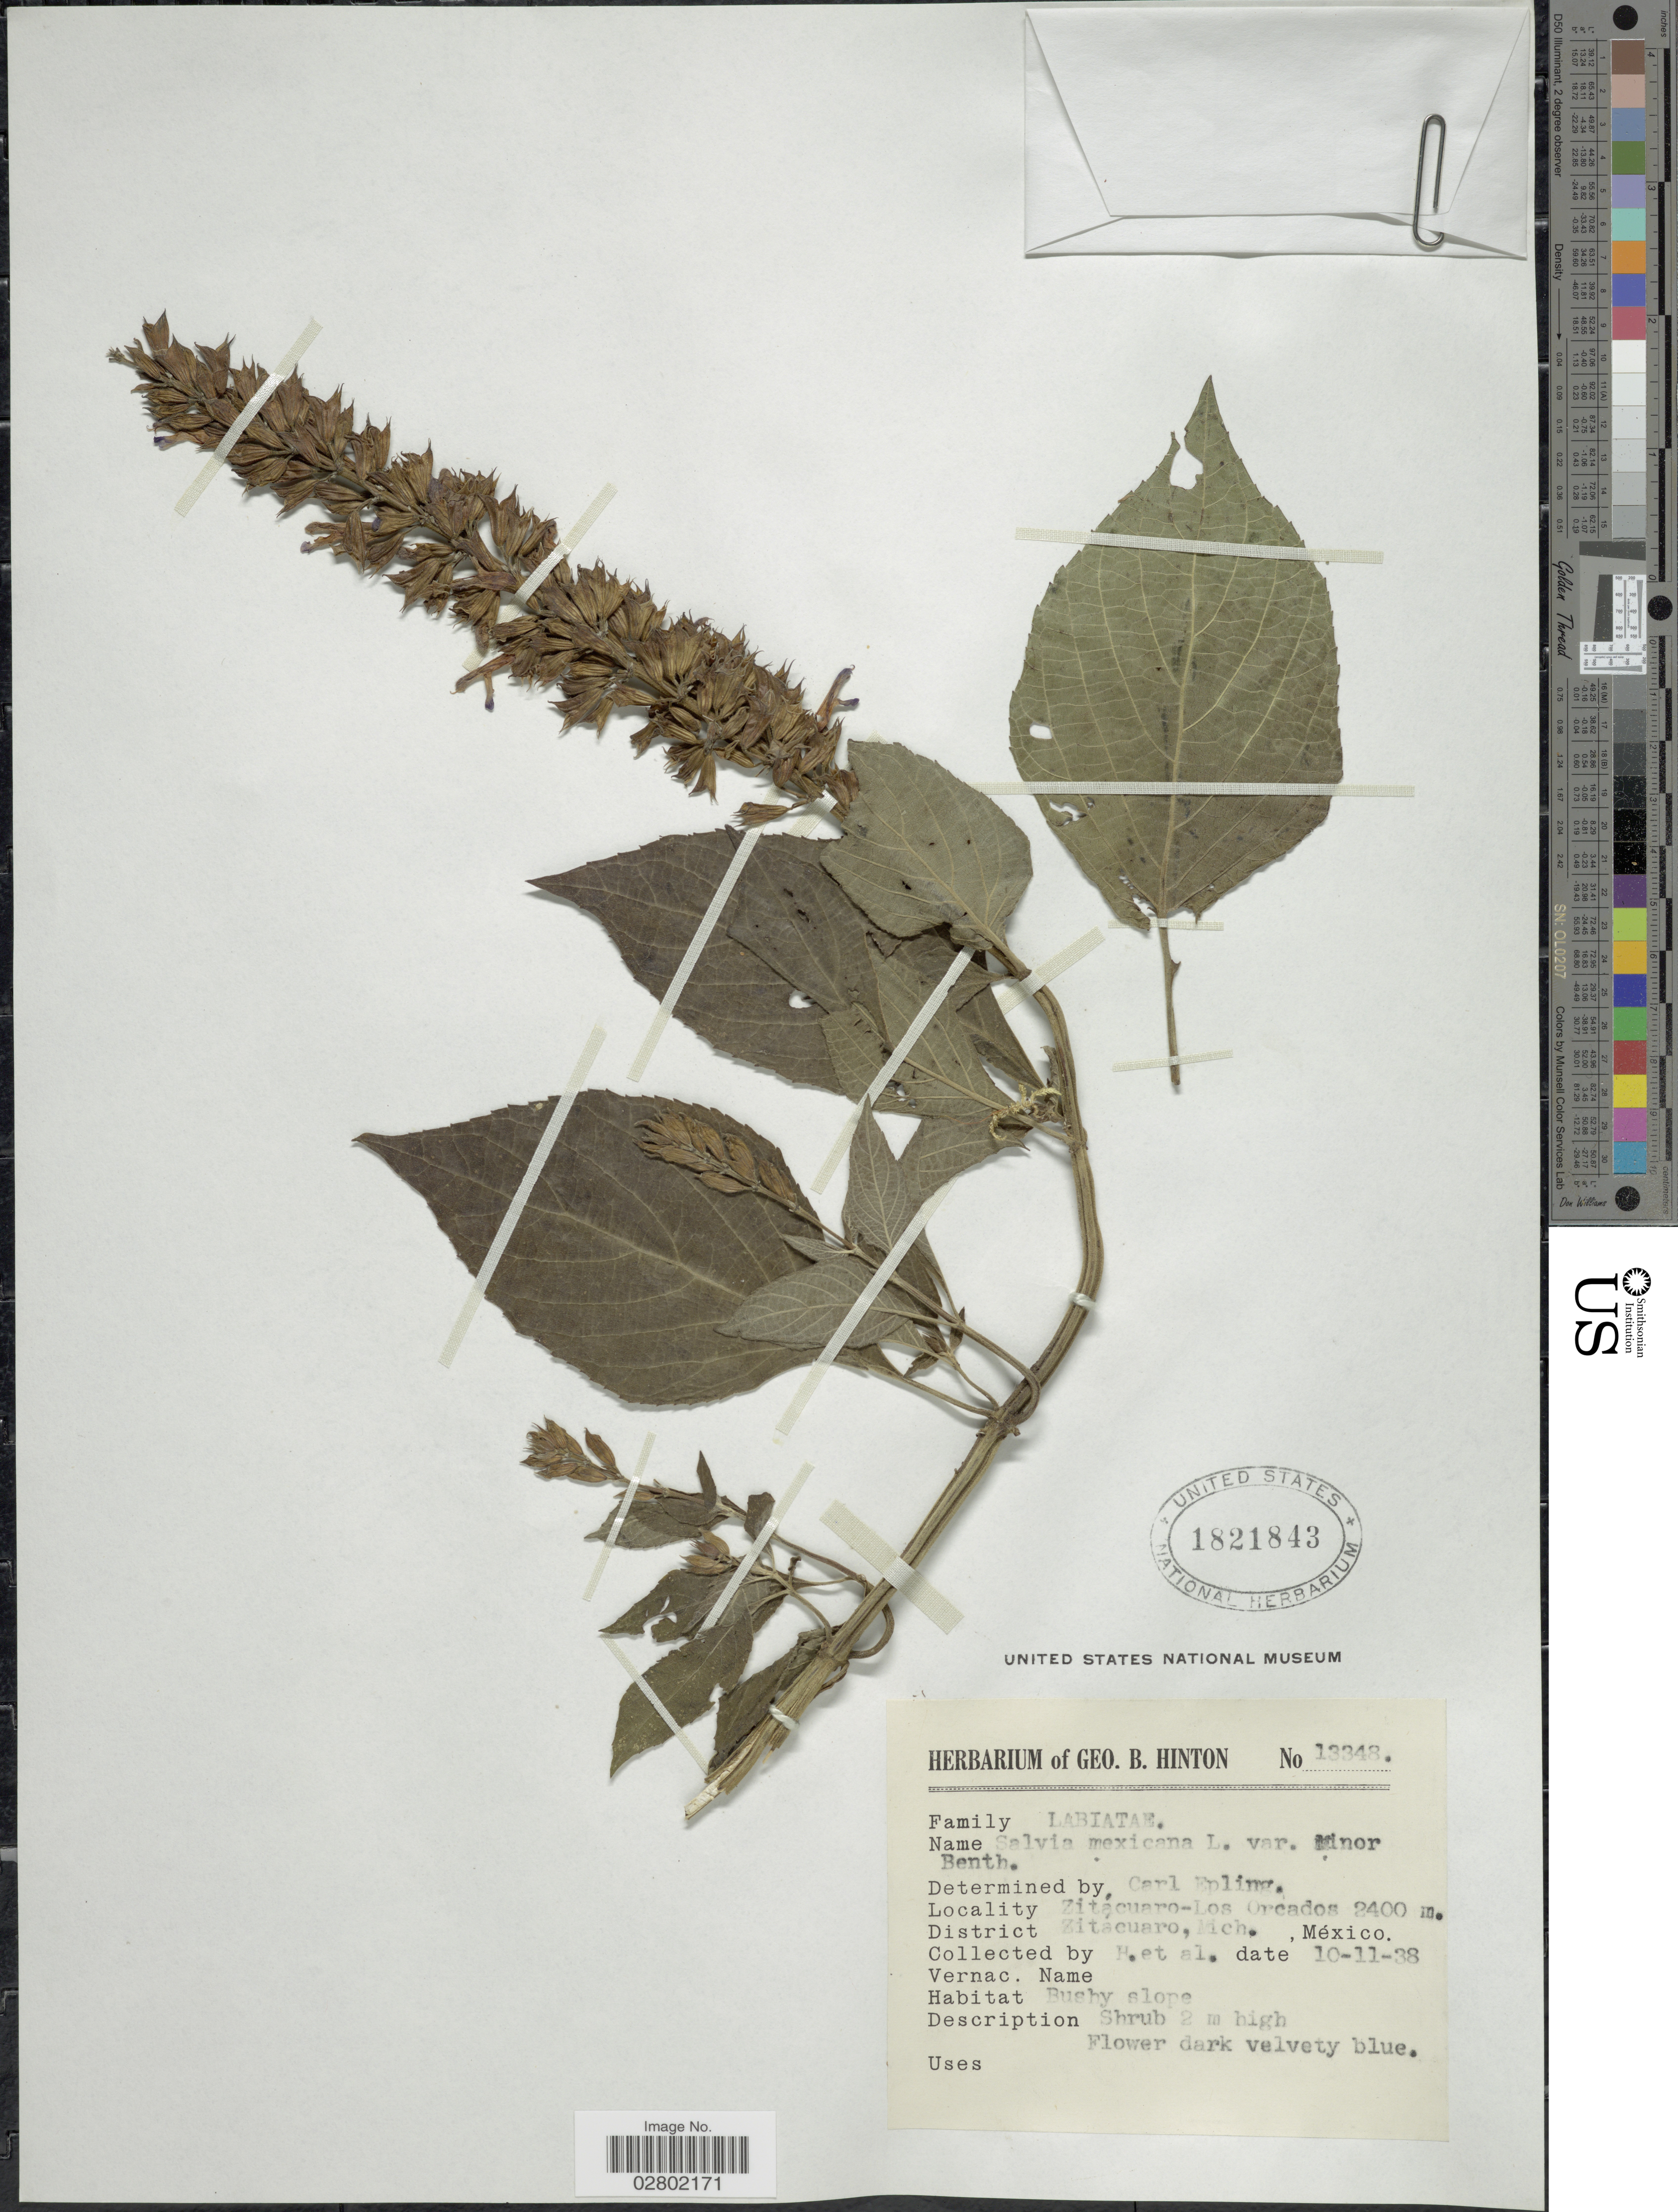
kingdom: Plantae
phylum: Tracheophyta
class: Magnoliopsida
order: Lamiales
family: Lamiaceae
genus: Salvia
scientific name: Salvia mexicana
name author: L.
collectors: G. B. Hinton & et al.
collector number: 13348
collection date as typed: Transcribed d/m/y: 10/11/38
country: Mexico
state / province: Michoacán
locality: Zitácuaro-Los Orcados, District Zitácuaro, Mich.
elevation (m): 2400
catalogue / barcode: US 1821843